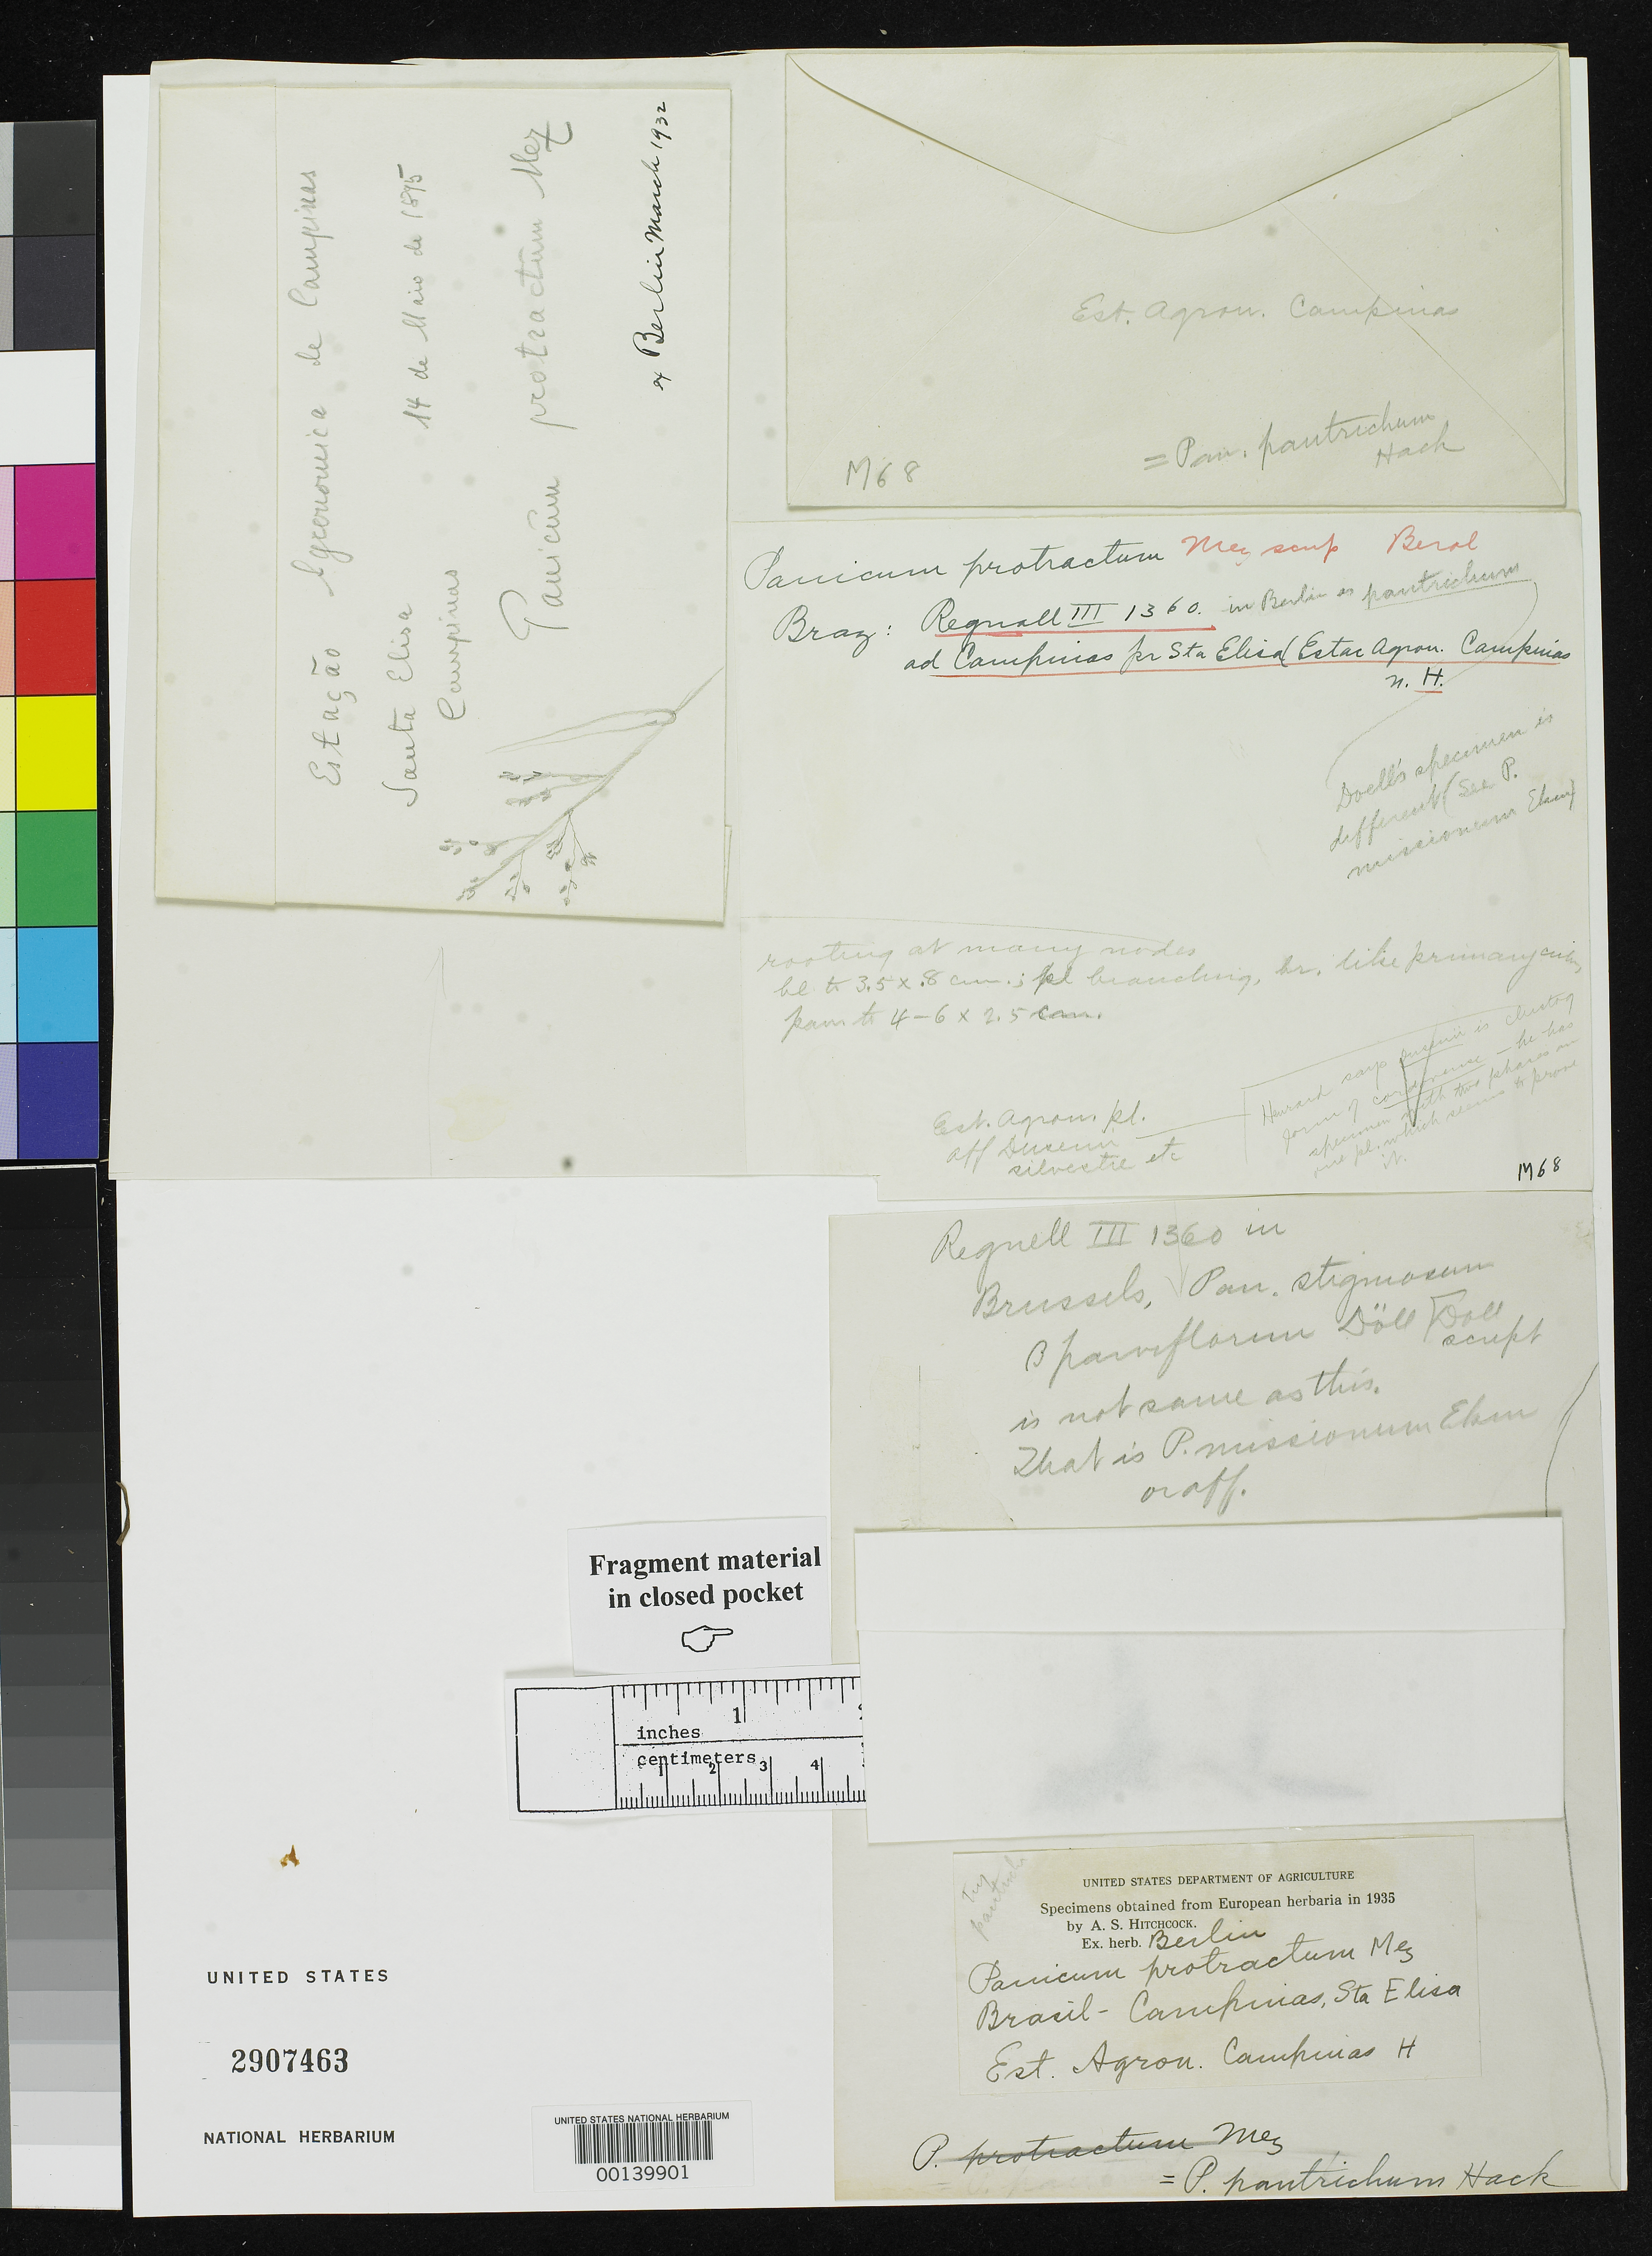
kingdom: Plantae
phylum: Tracheophyta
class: Liliopsida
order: Poales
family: Poaceae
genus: Panicum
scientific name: Panicum protractum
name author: Mez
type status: Type Fragment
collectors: A. F. Regnell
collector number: III 1360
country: Brazil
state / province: Minas Gerais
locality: Near Caldas, Santa Elisa, Campinas.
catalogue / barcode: US 2907463